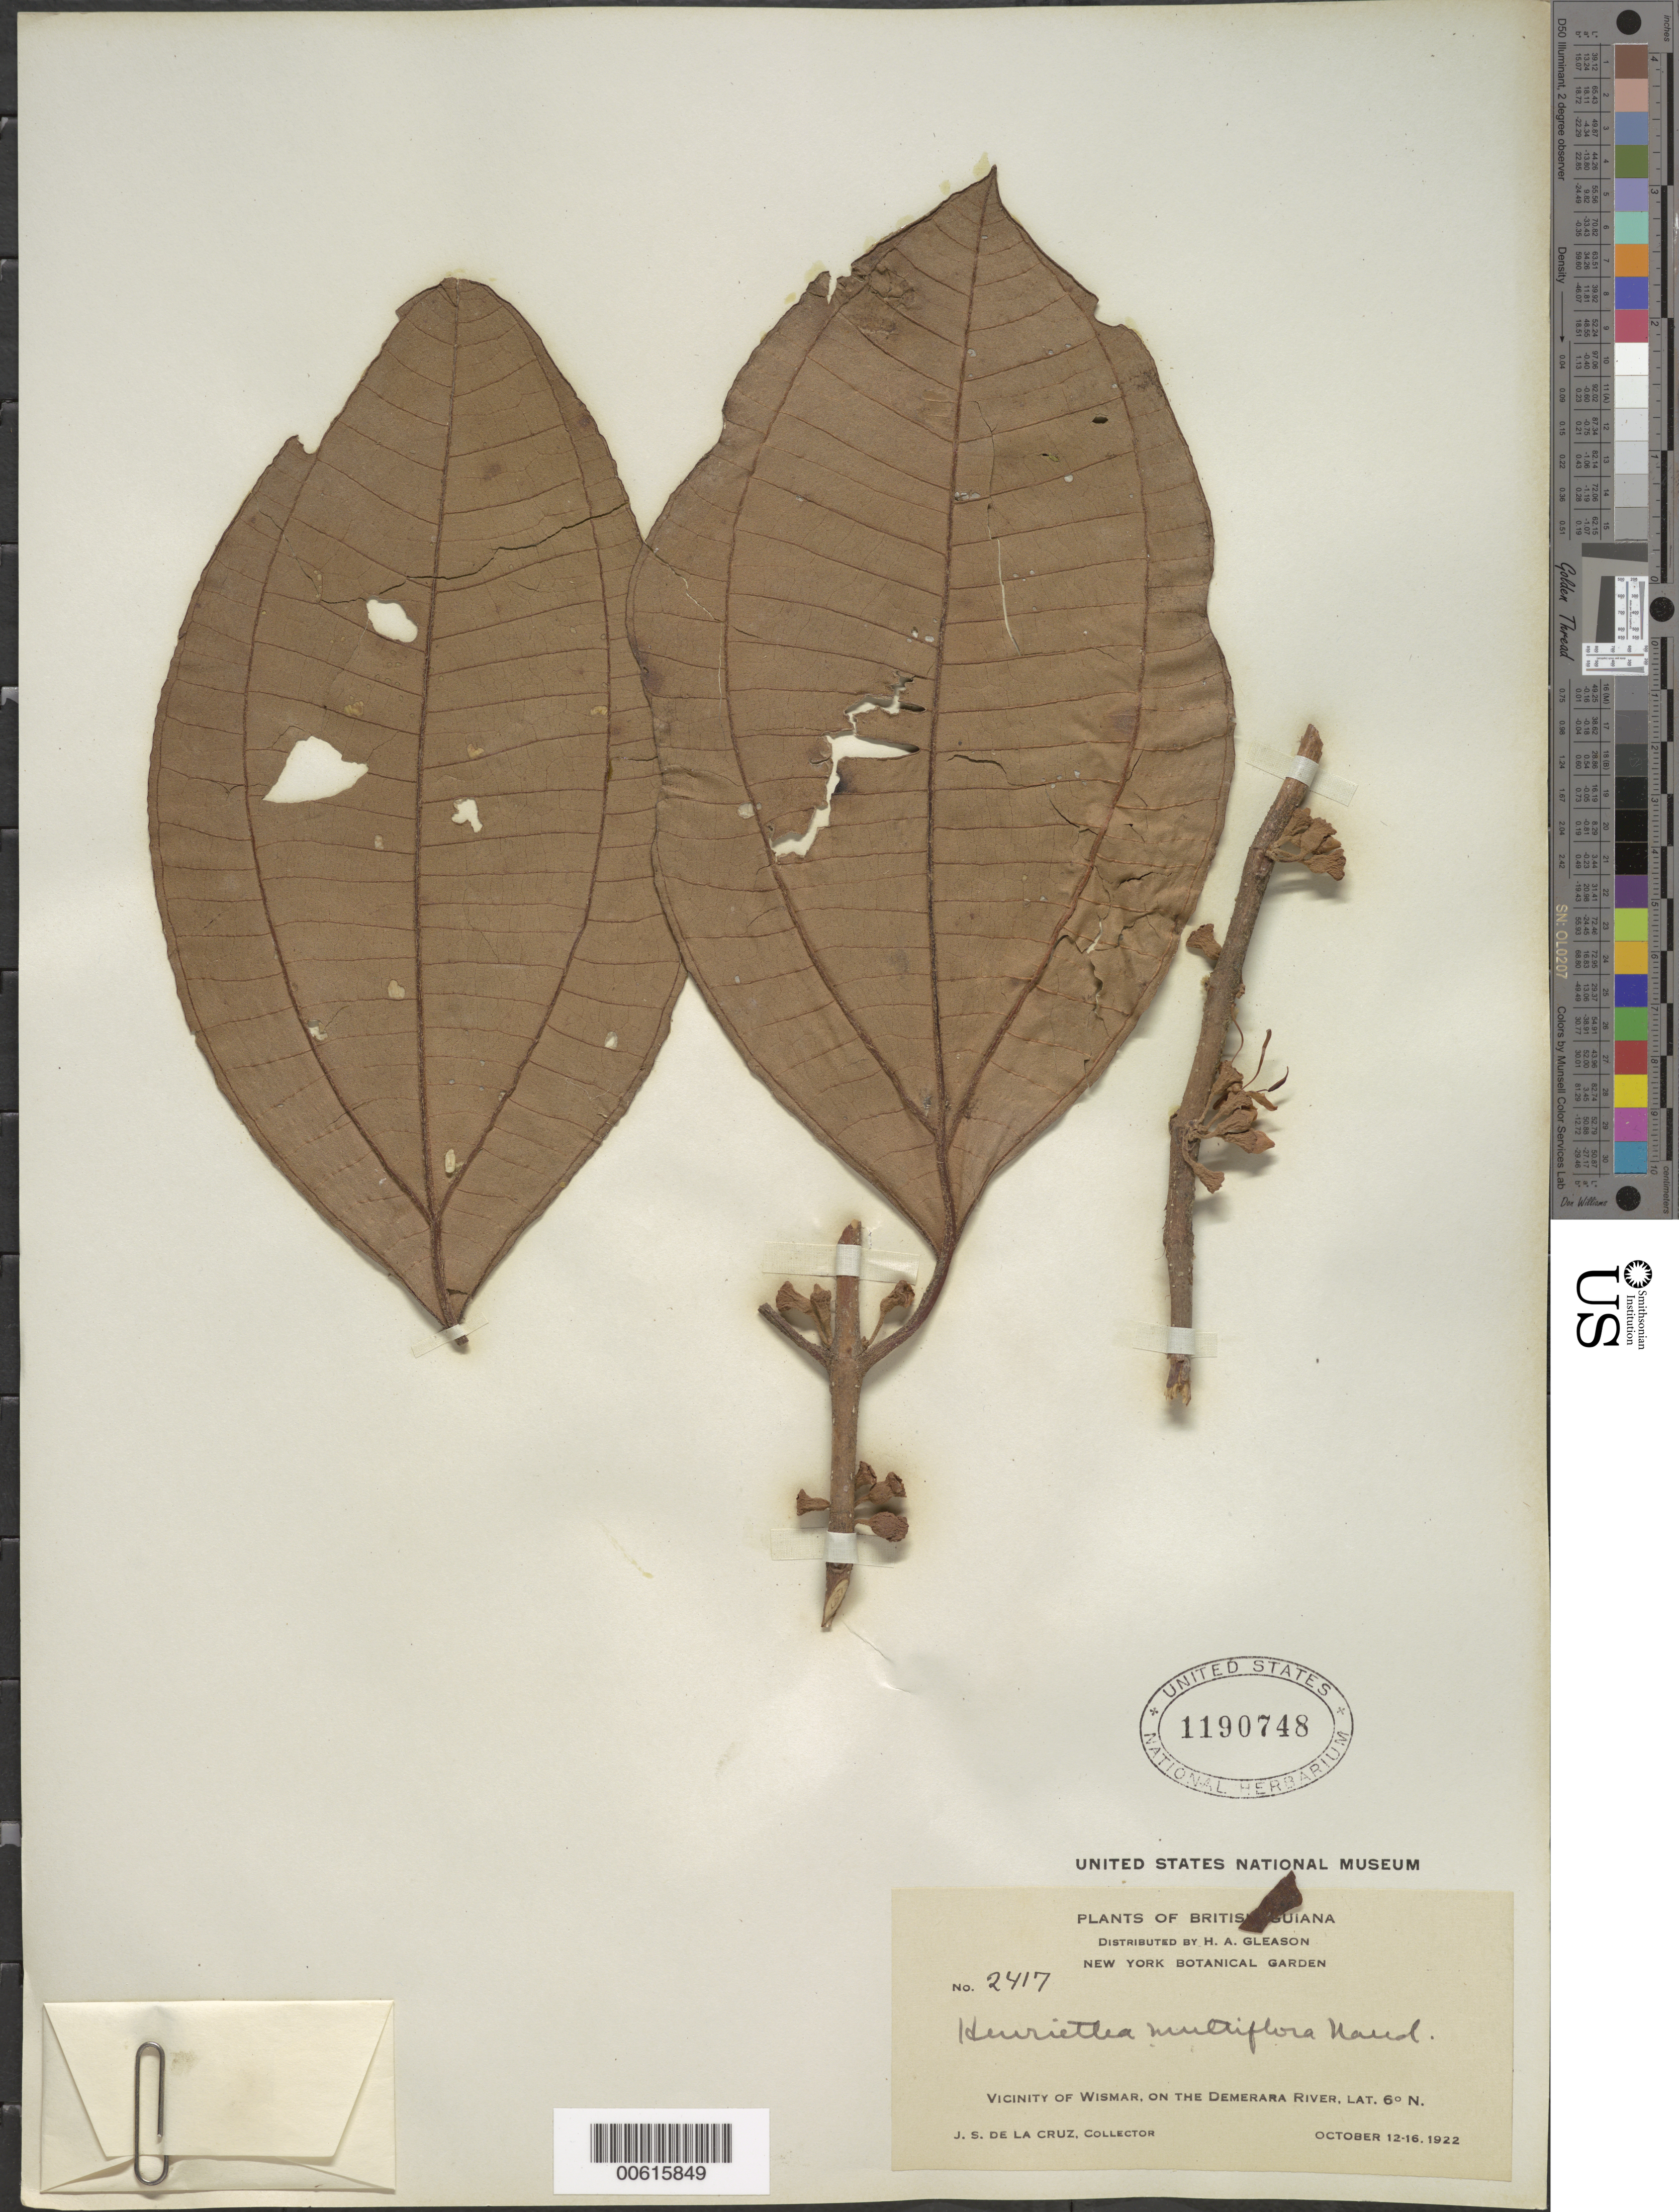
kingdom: Plantae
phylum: Tracheophyta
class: Magnoliopsida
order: Myrtales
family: Melastomataceae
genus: Henriettea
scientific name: Henriettea multiflora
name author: Naudin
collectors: J. S. de la Cruz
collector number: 2417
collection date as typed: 12-Oct-22 to 16-Oct-22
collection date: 1922-10-12/1922-10-16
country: Guyana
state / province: U. Demerara-Berbice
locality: Wismar vic., on the Demerara River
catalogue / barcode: US 1190748